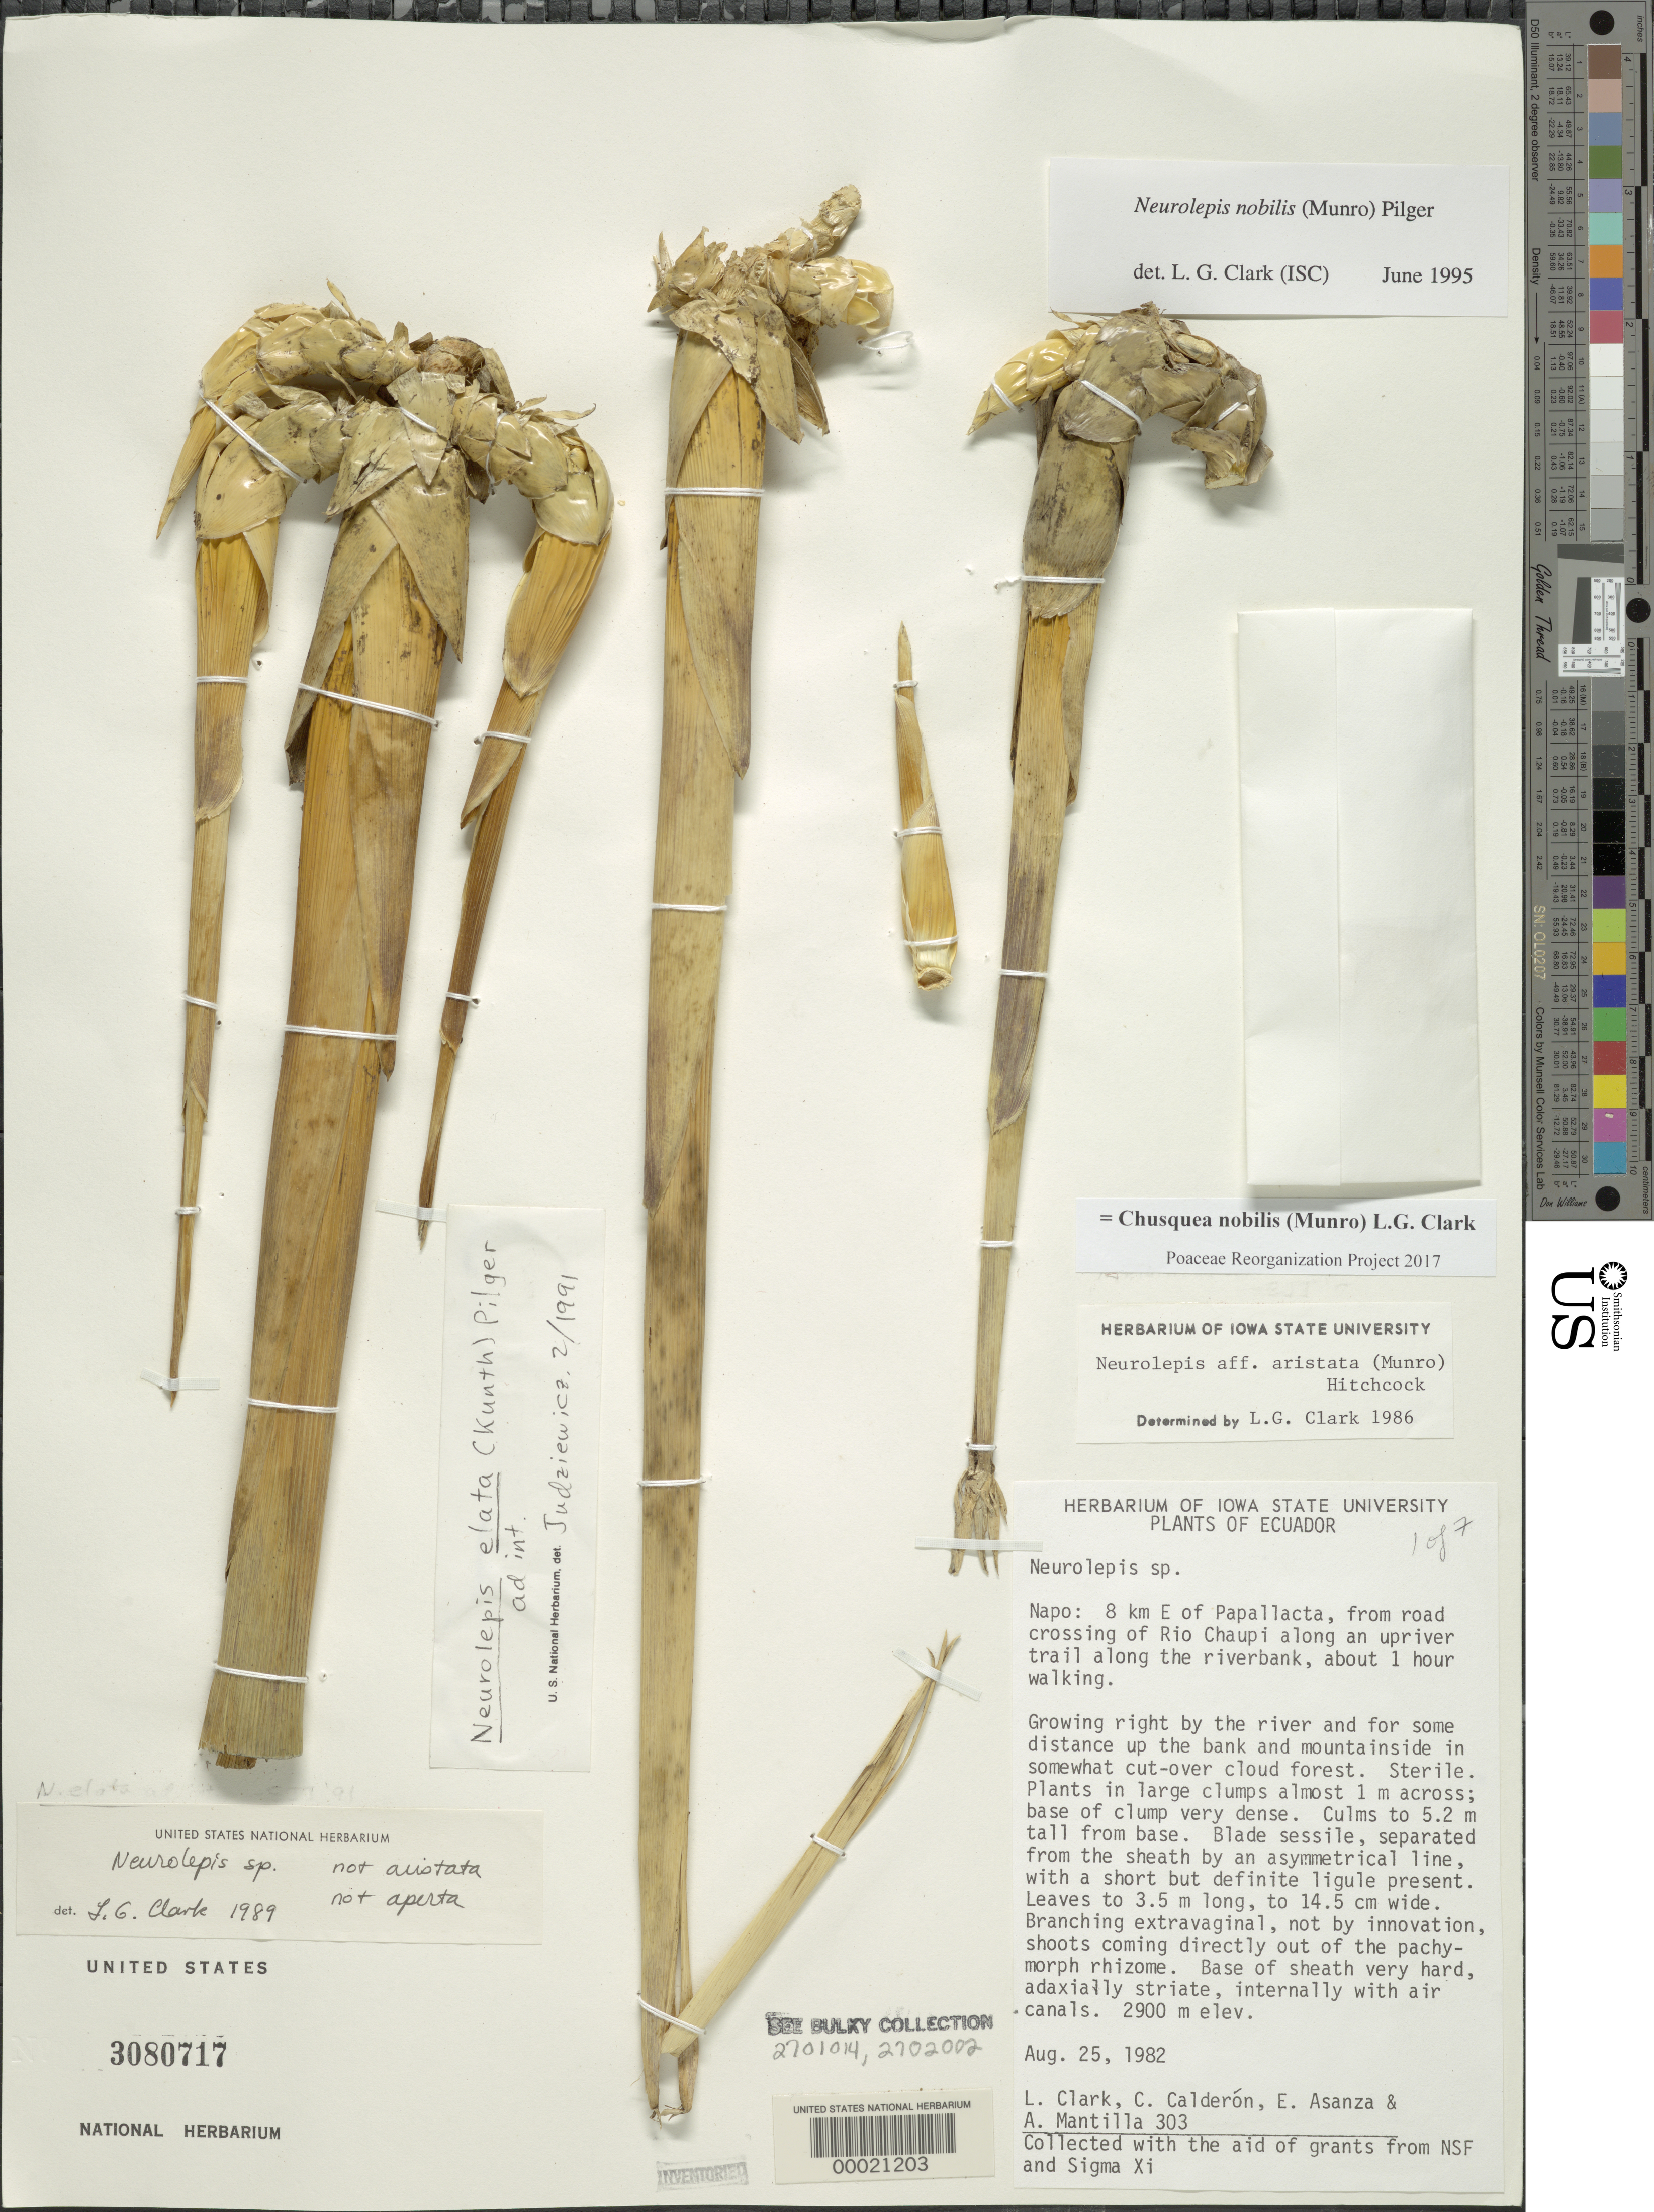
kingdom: Plantae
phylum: Tracheophyta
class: Liliopsida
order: Poales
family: Poaceae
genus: Chusquea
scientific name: Chusquea nobilis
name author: (Munro) L.G. Clark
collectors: L. G. Clark, C. E. Calderón, E. Asanza & A. Mantilla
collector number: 303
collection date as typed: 25 Aug 1982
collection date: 1982-08-25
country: Ecuador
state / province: Napo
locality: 8 km E of papallacta, from road crossing of Rio chaupi along an up river Trail along the Riverbank, about 1 hour walking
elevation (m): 2900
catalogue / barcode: US 3080717